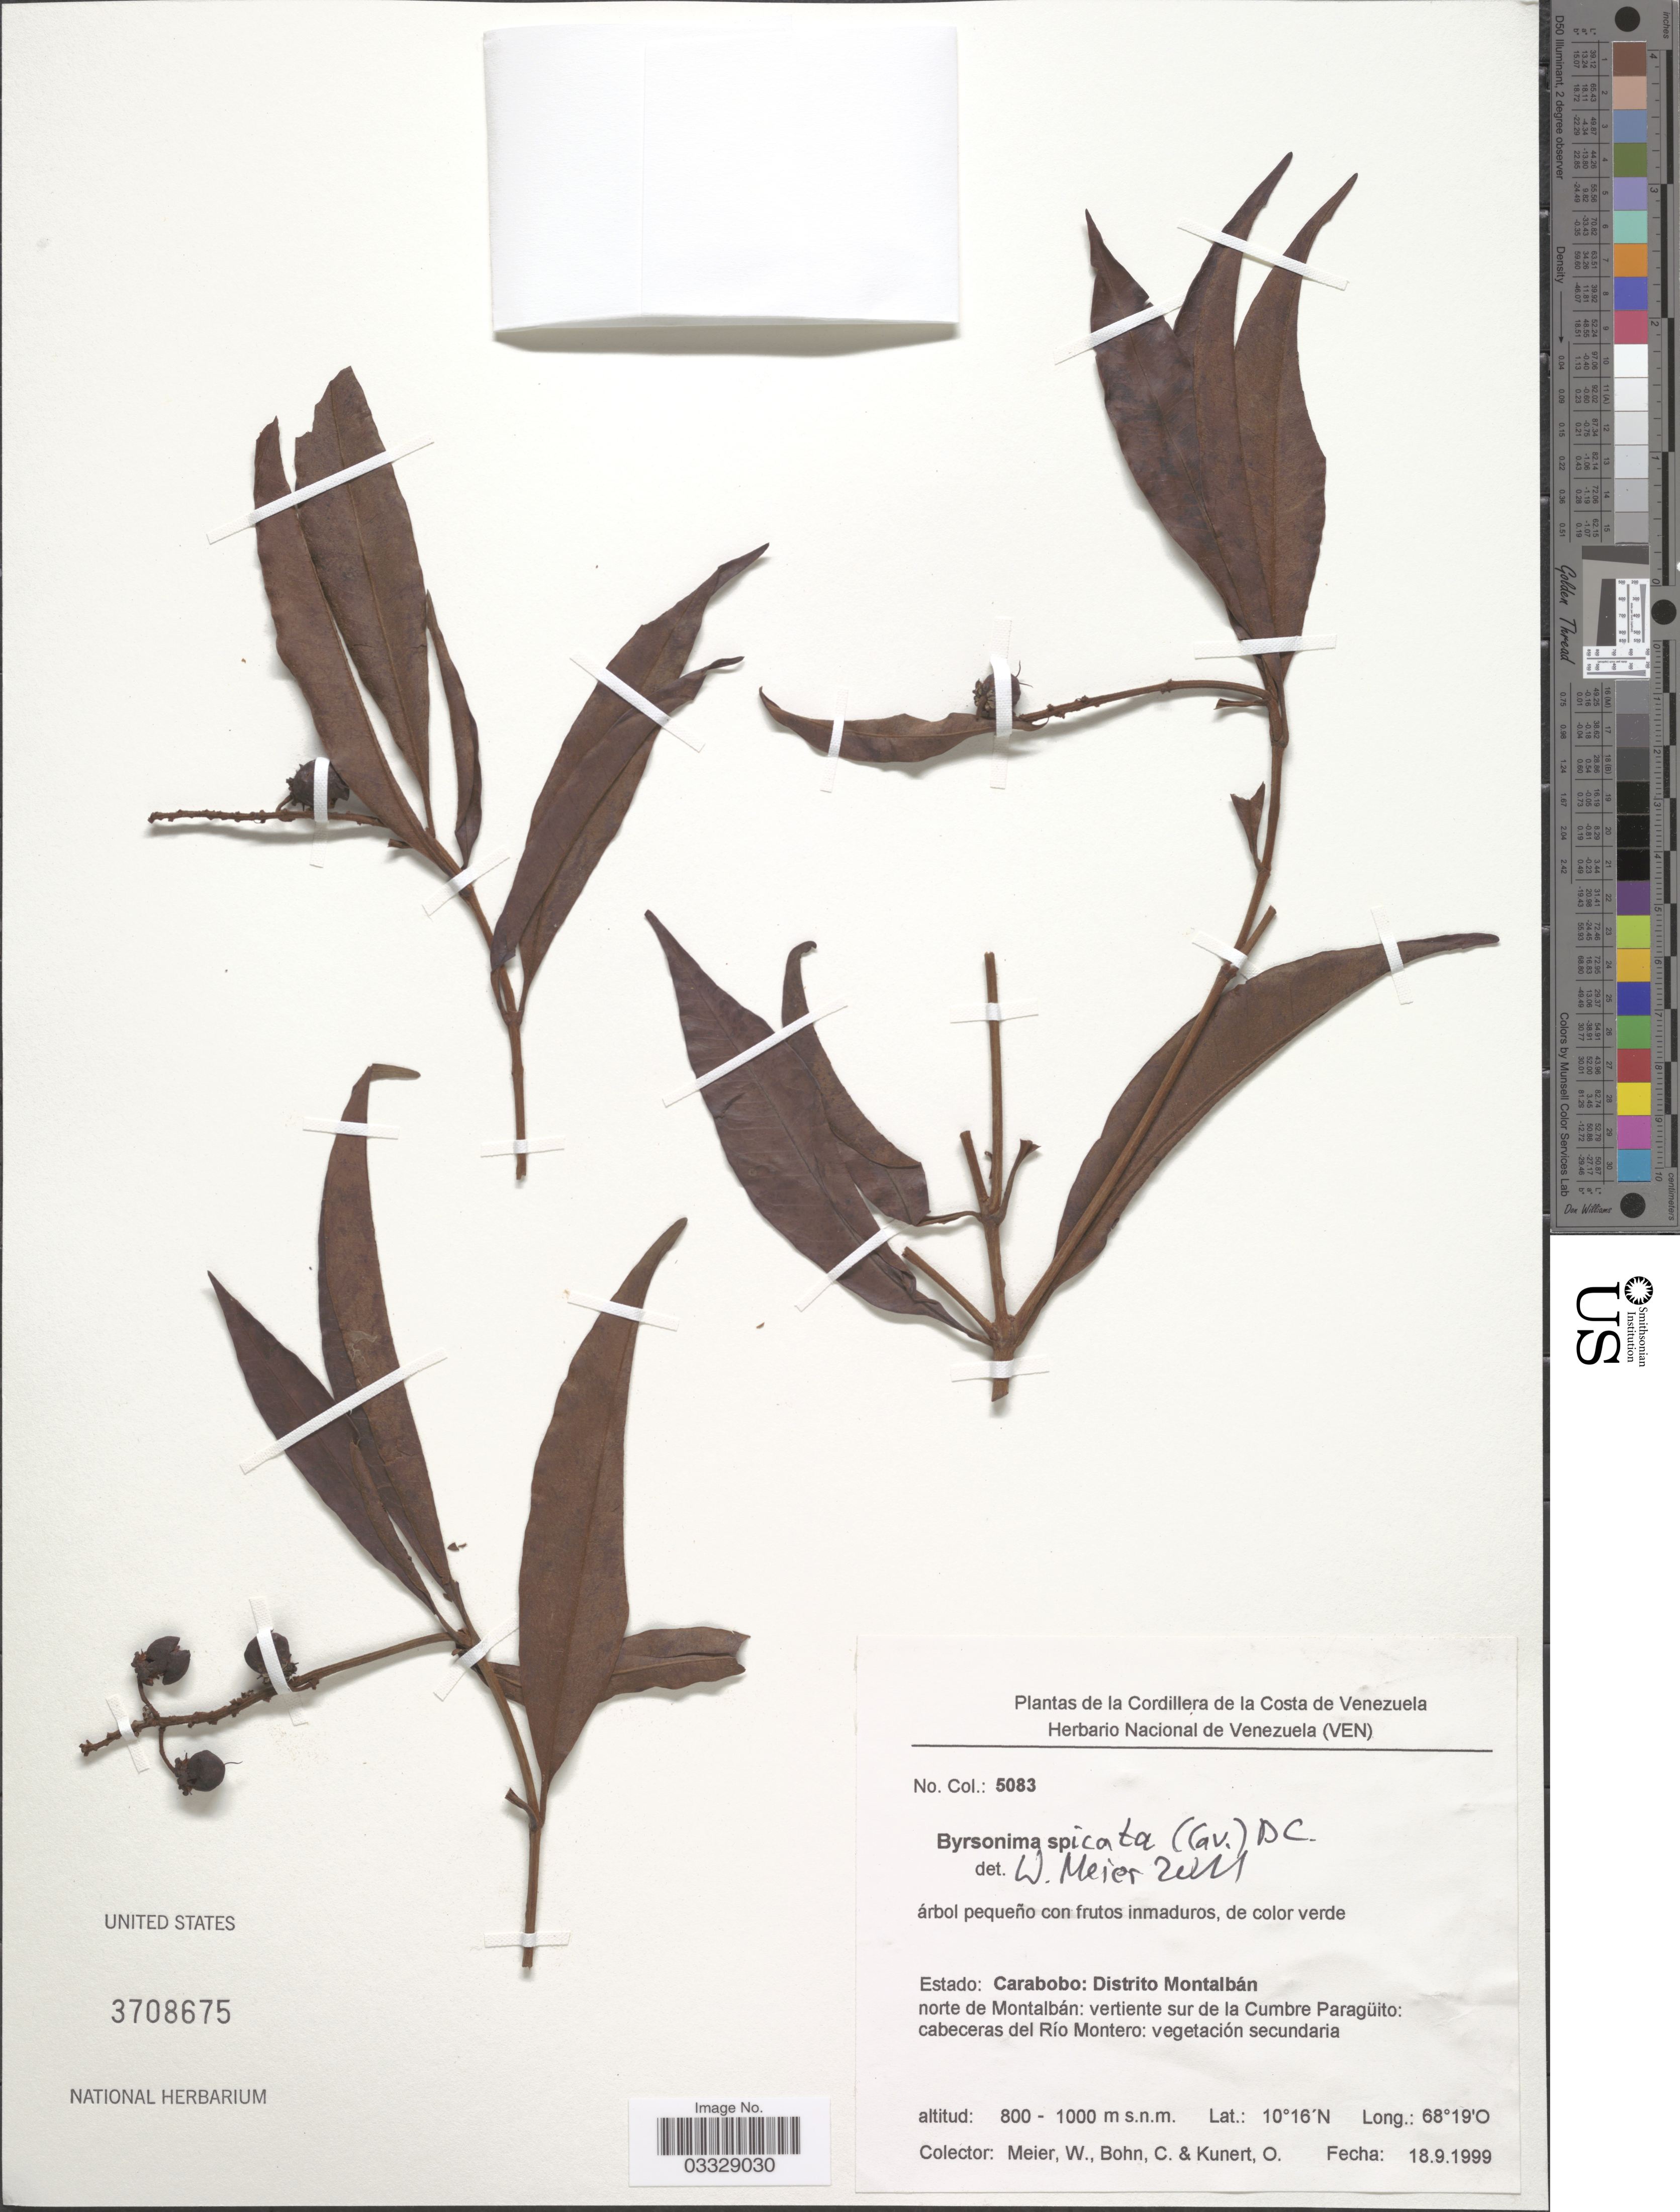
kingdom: Plantae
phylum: Tracheophyta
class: Magnoliopsida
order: Malpighiales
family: Malpighiaceae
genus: Byrsonima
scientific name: Byrsonima spicata (Cav.) DC.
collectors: W. Meier, C. Bohn & O. Kunert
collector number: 5083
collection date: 1999-09-18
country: Venezuela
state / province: Carabobo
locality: Distrito Montalbán norte de Montalbán: vertiente sur de la Cumbre Paragüito: cabeceras del Río Montero.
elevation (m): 800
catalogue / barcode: US 3708675